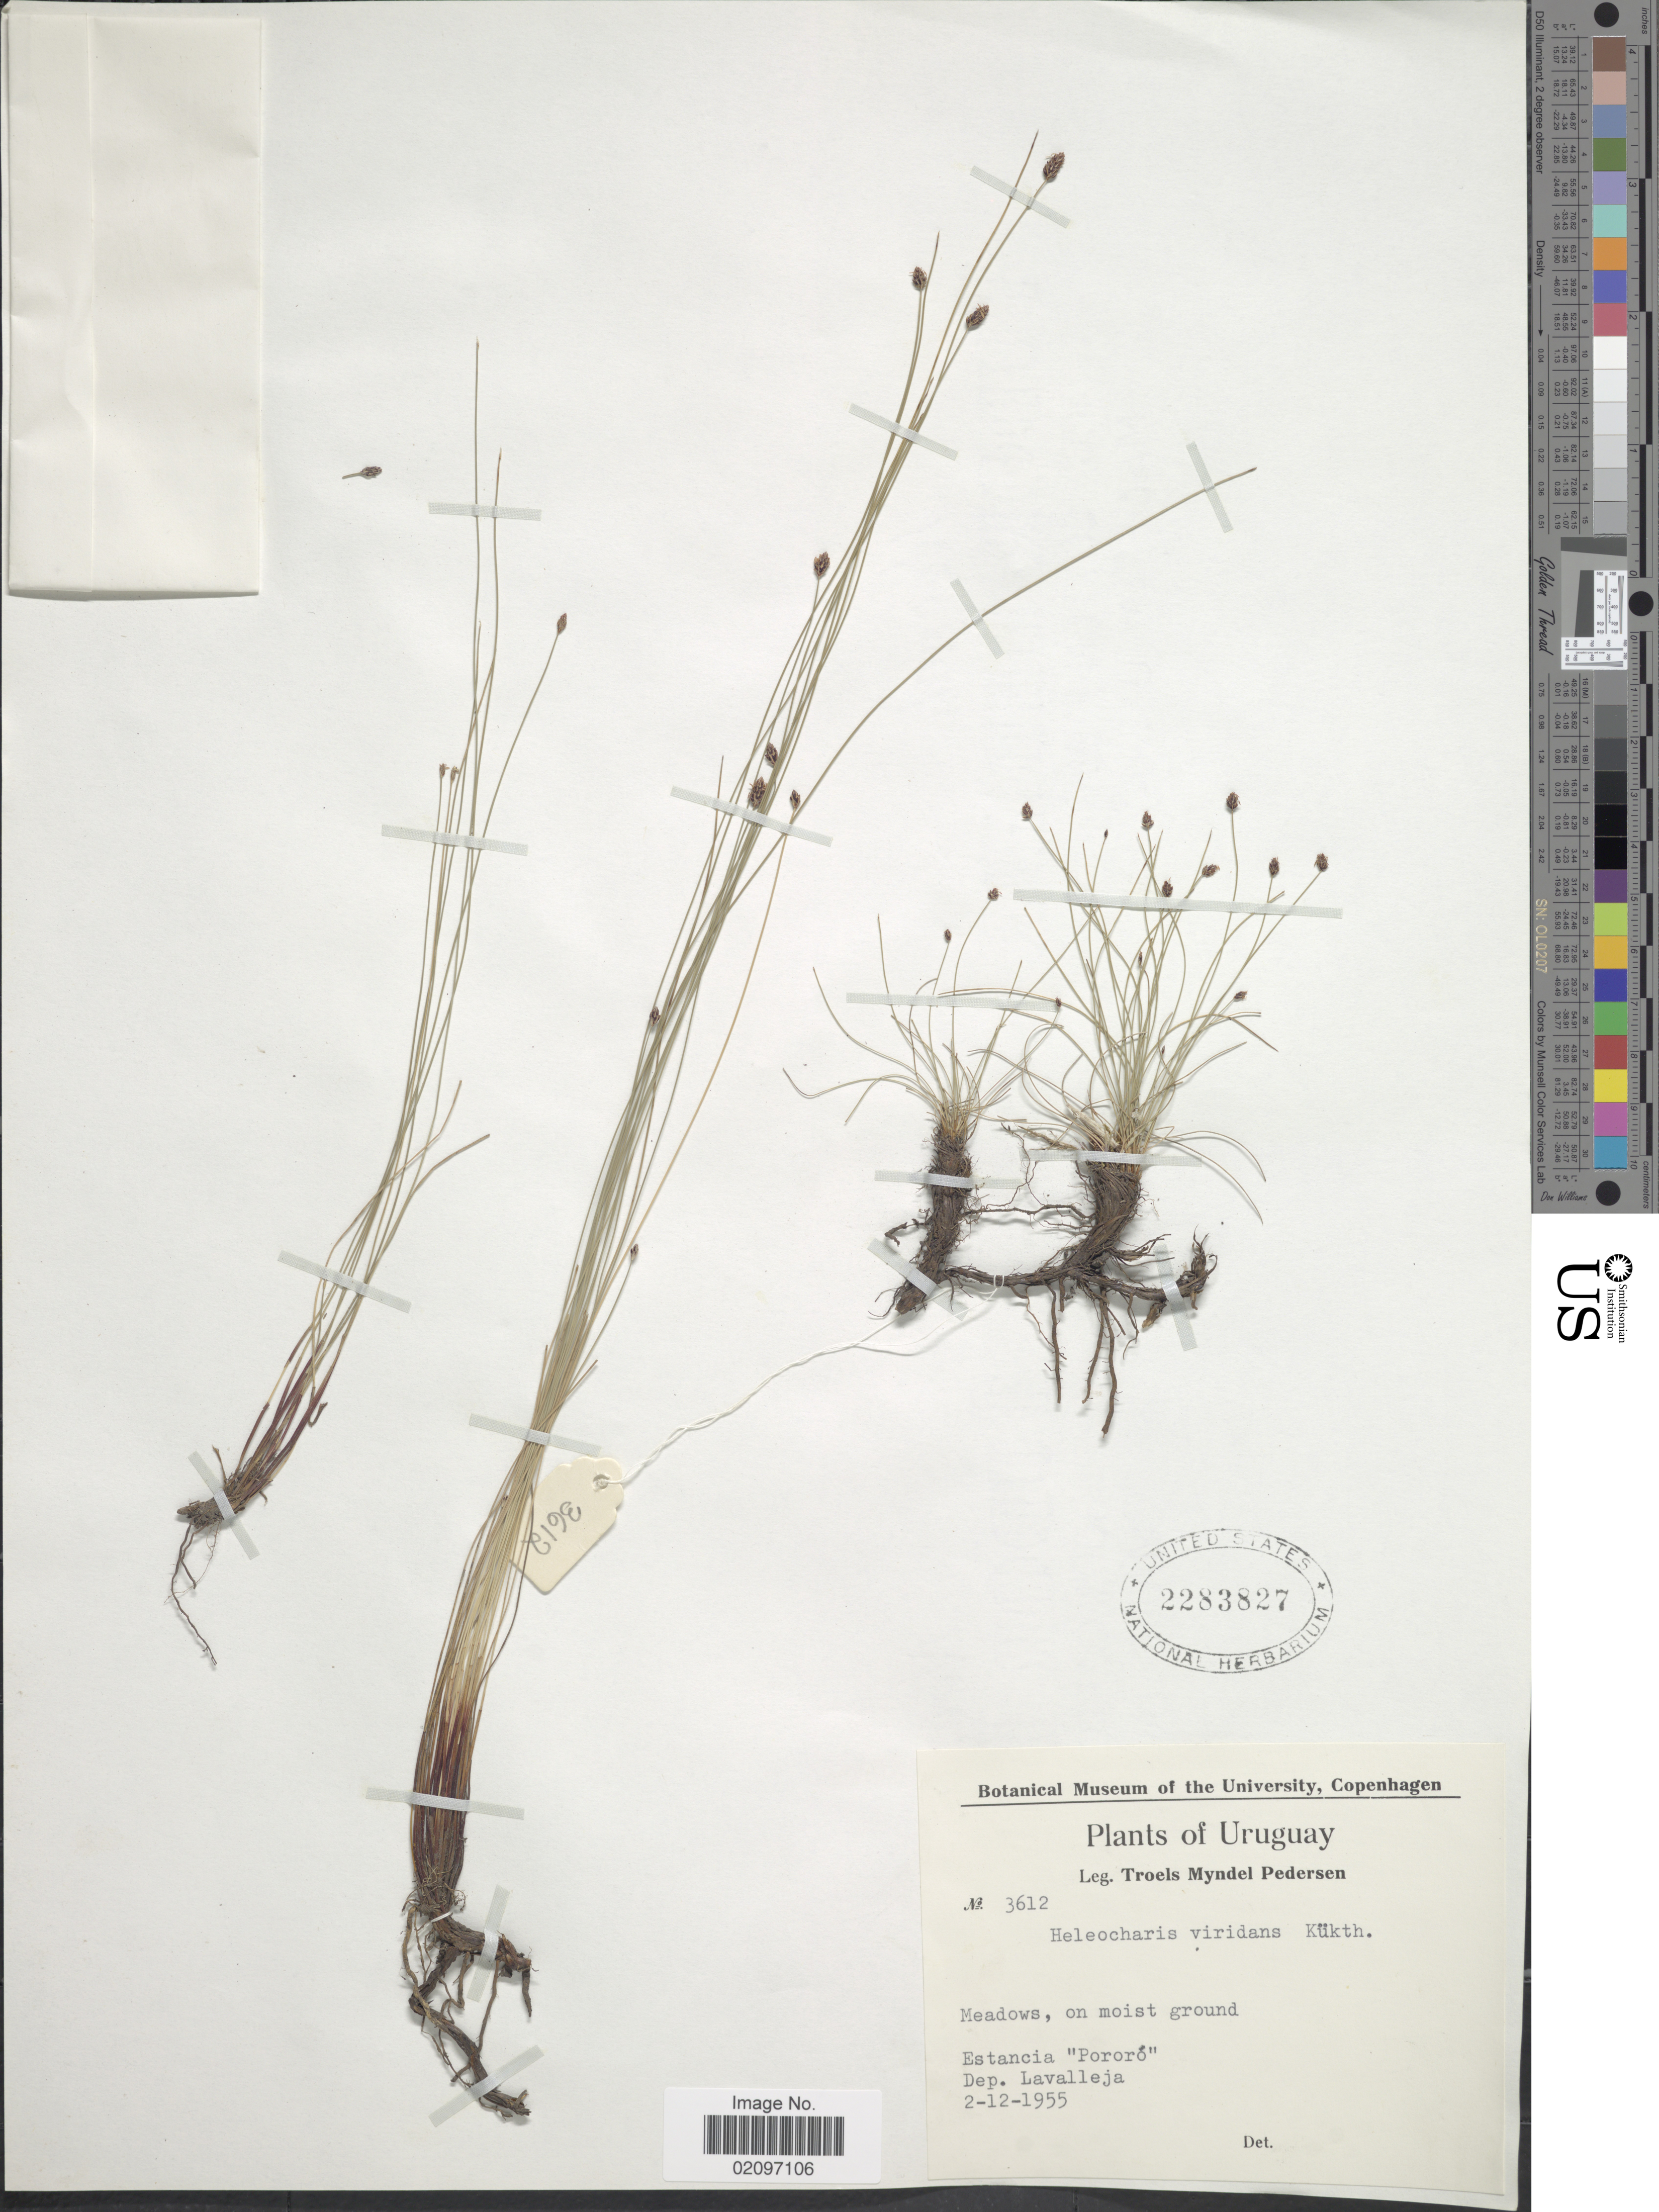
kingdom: Plantae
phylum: Tracheophyta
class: Liliopsida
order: Poales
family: Cyperaceae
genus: Eleocharis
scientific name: Eleocharis viridans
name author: Kük. ex Osten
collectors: T. Pederson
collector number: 3612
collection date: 1955-12-02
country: Uruguay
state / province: Lavalleja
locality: Estancia, Pororo, Dep. Lavalleja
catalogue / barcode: US 2283827